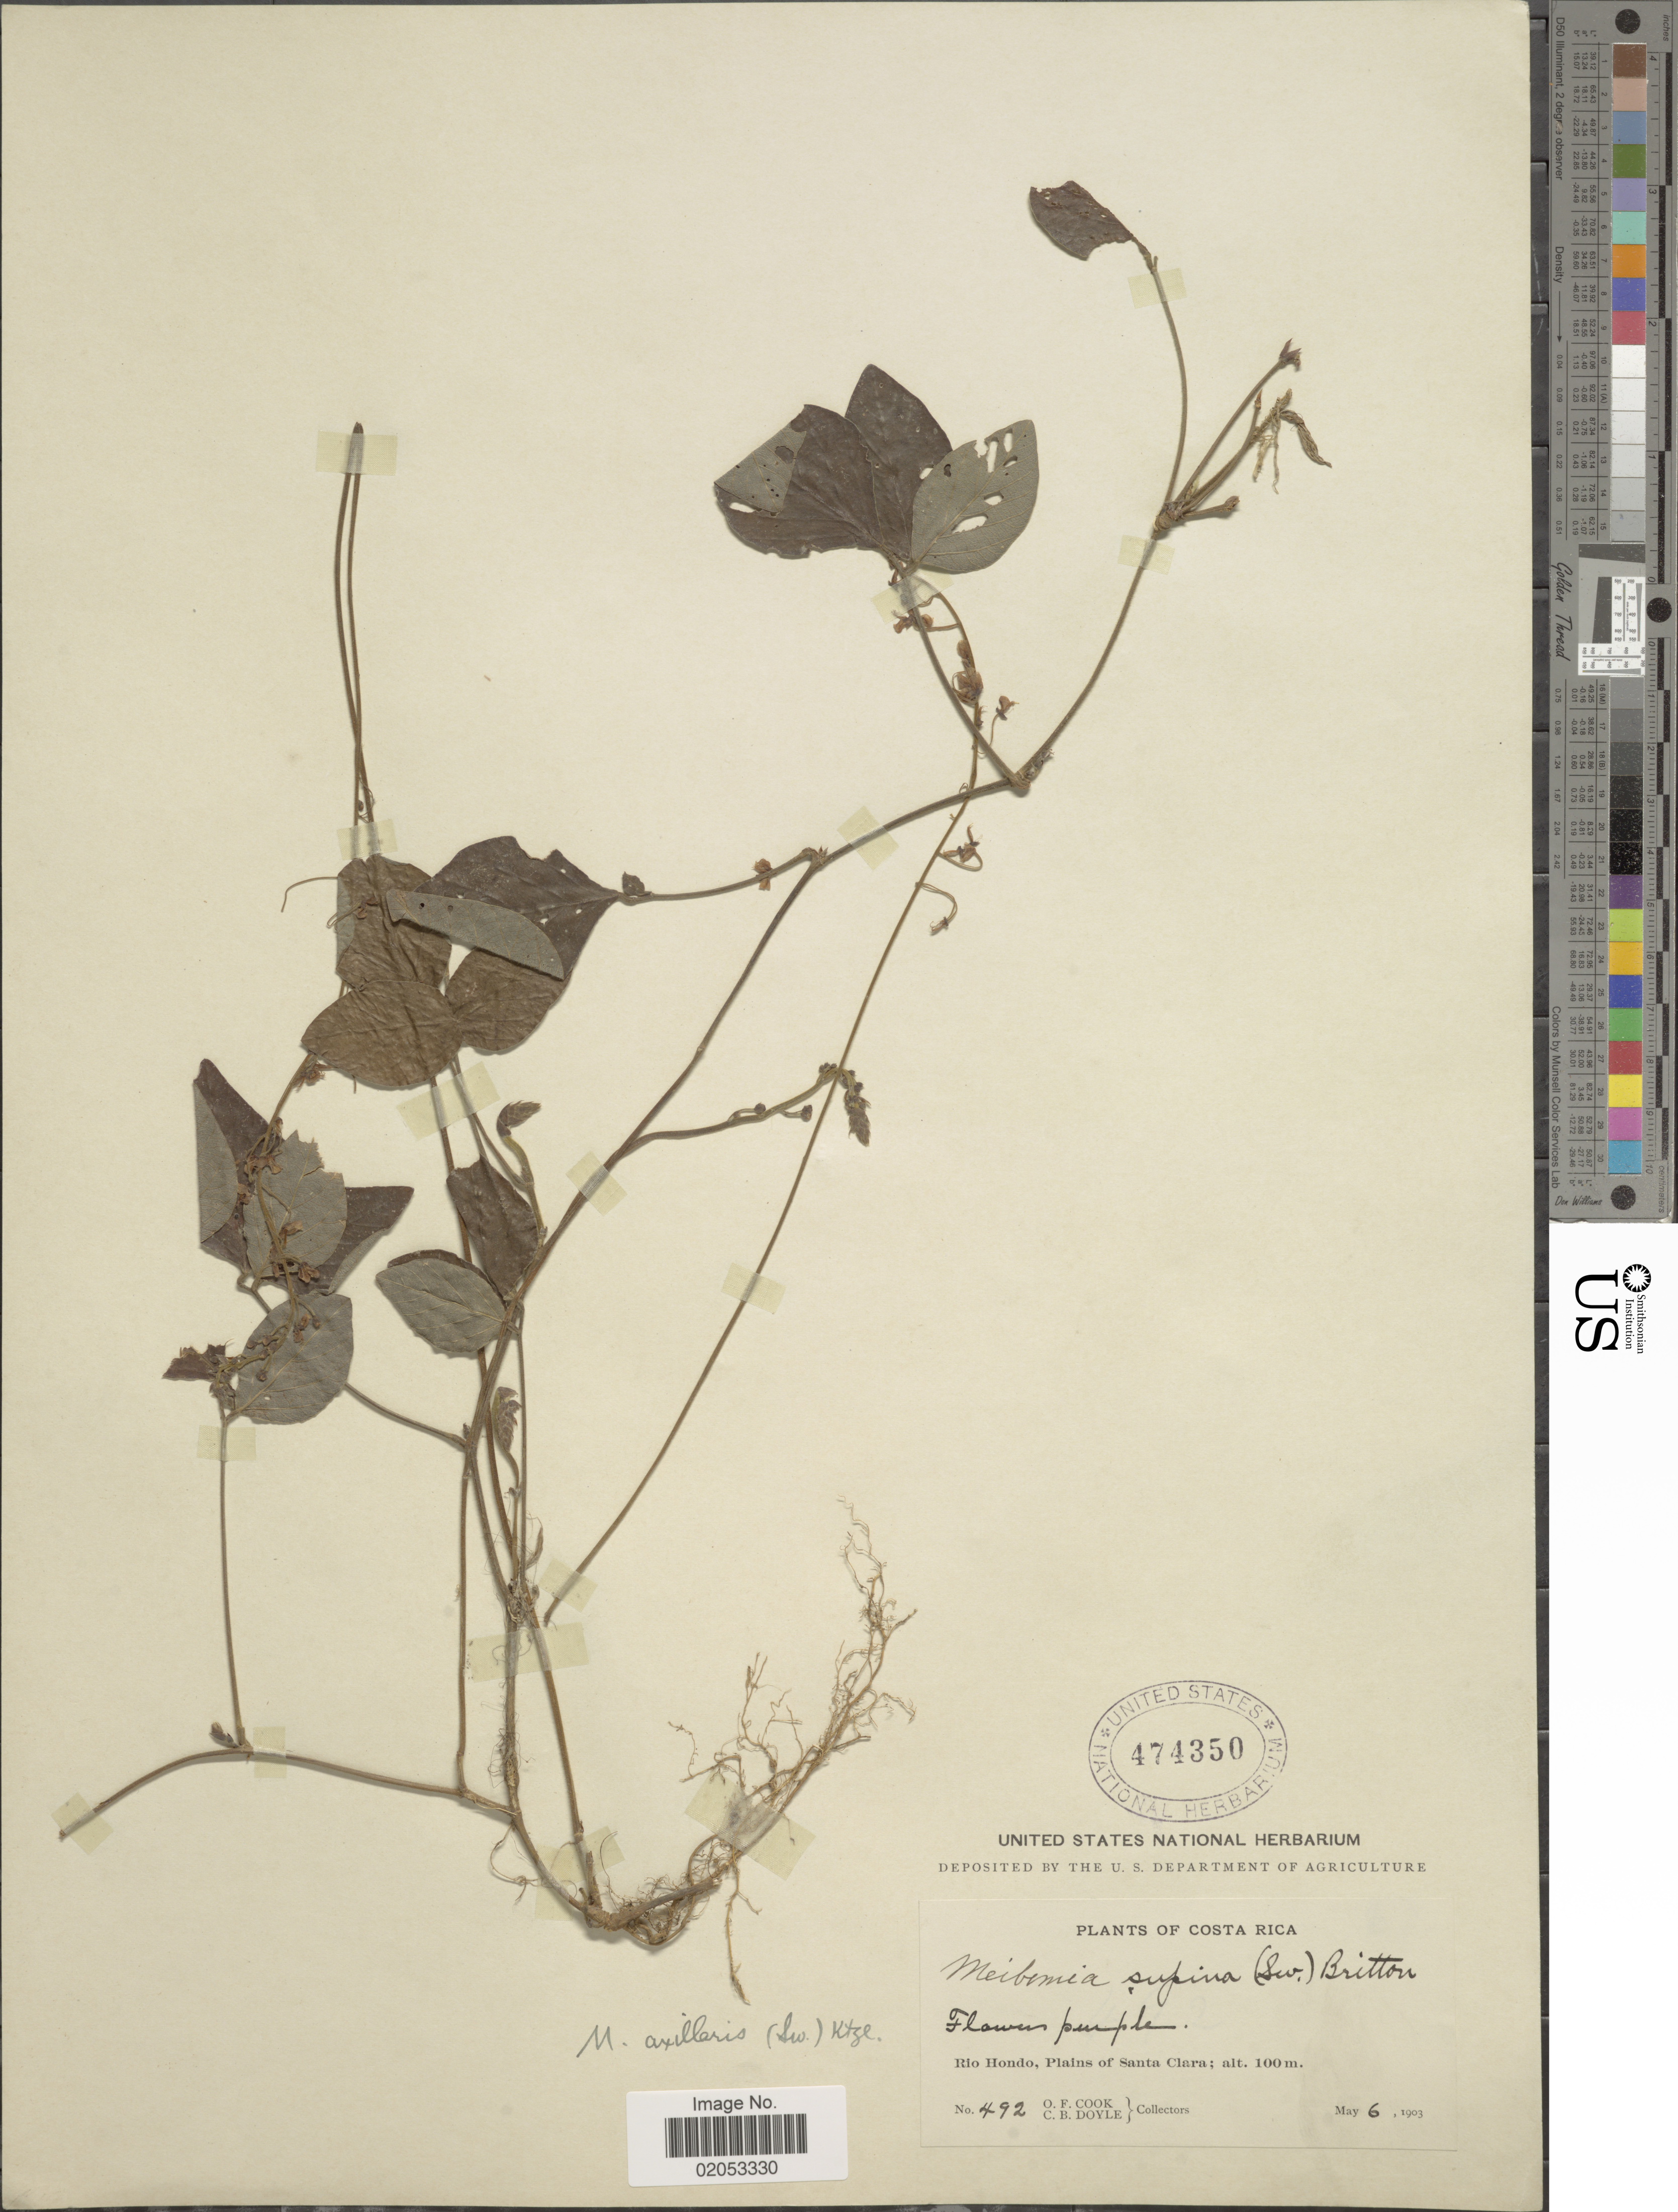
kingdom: Plantae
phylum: Tracheophyta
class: Magnoliopsida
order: Fabales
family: Fabaceae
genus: Desmodium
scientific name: Desmodium axillare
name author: (Sw.) DC.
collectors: O. F. Cook & C. Doyle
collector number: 492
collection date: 1903-05-06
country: Costa Rica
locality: Rio Hondo, Plains of Santa Clara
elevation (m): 100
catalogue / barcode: US 474350